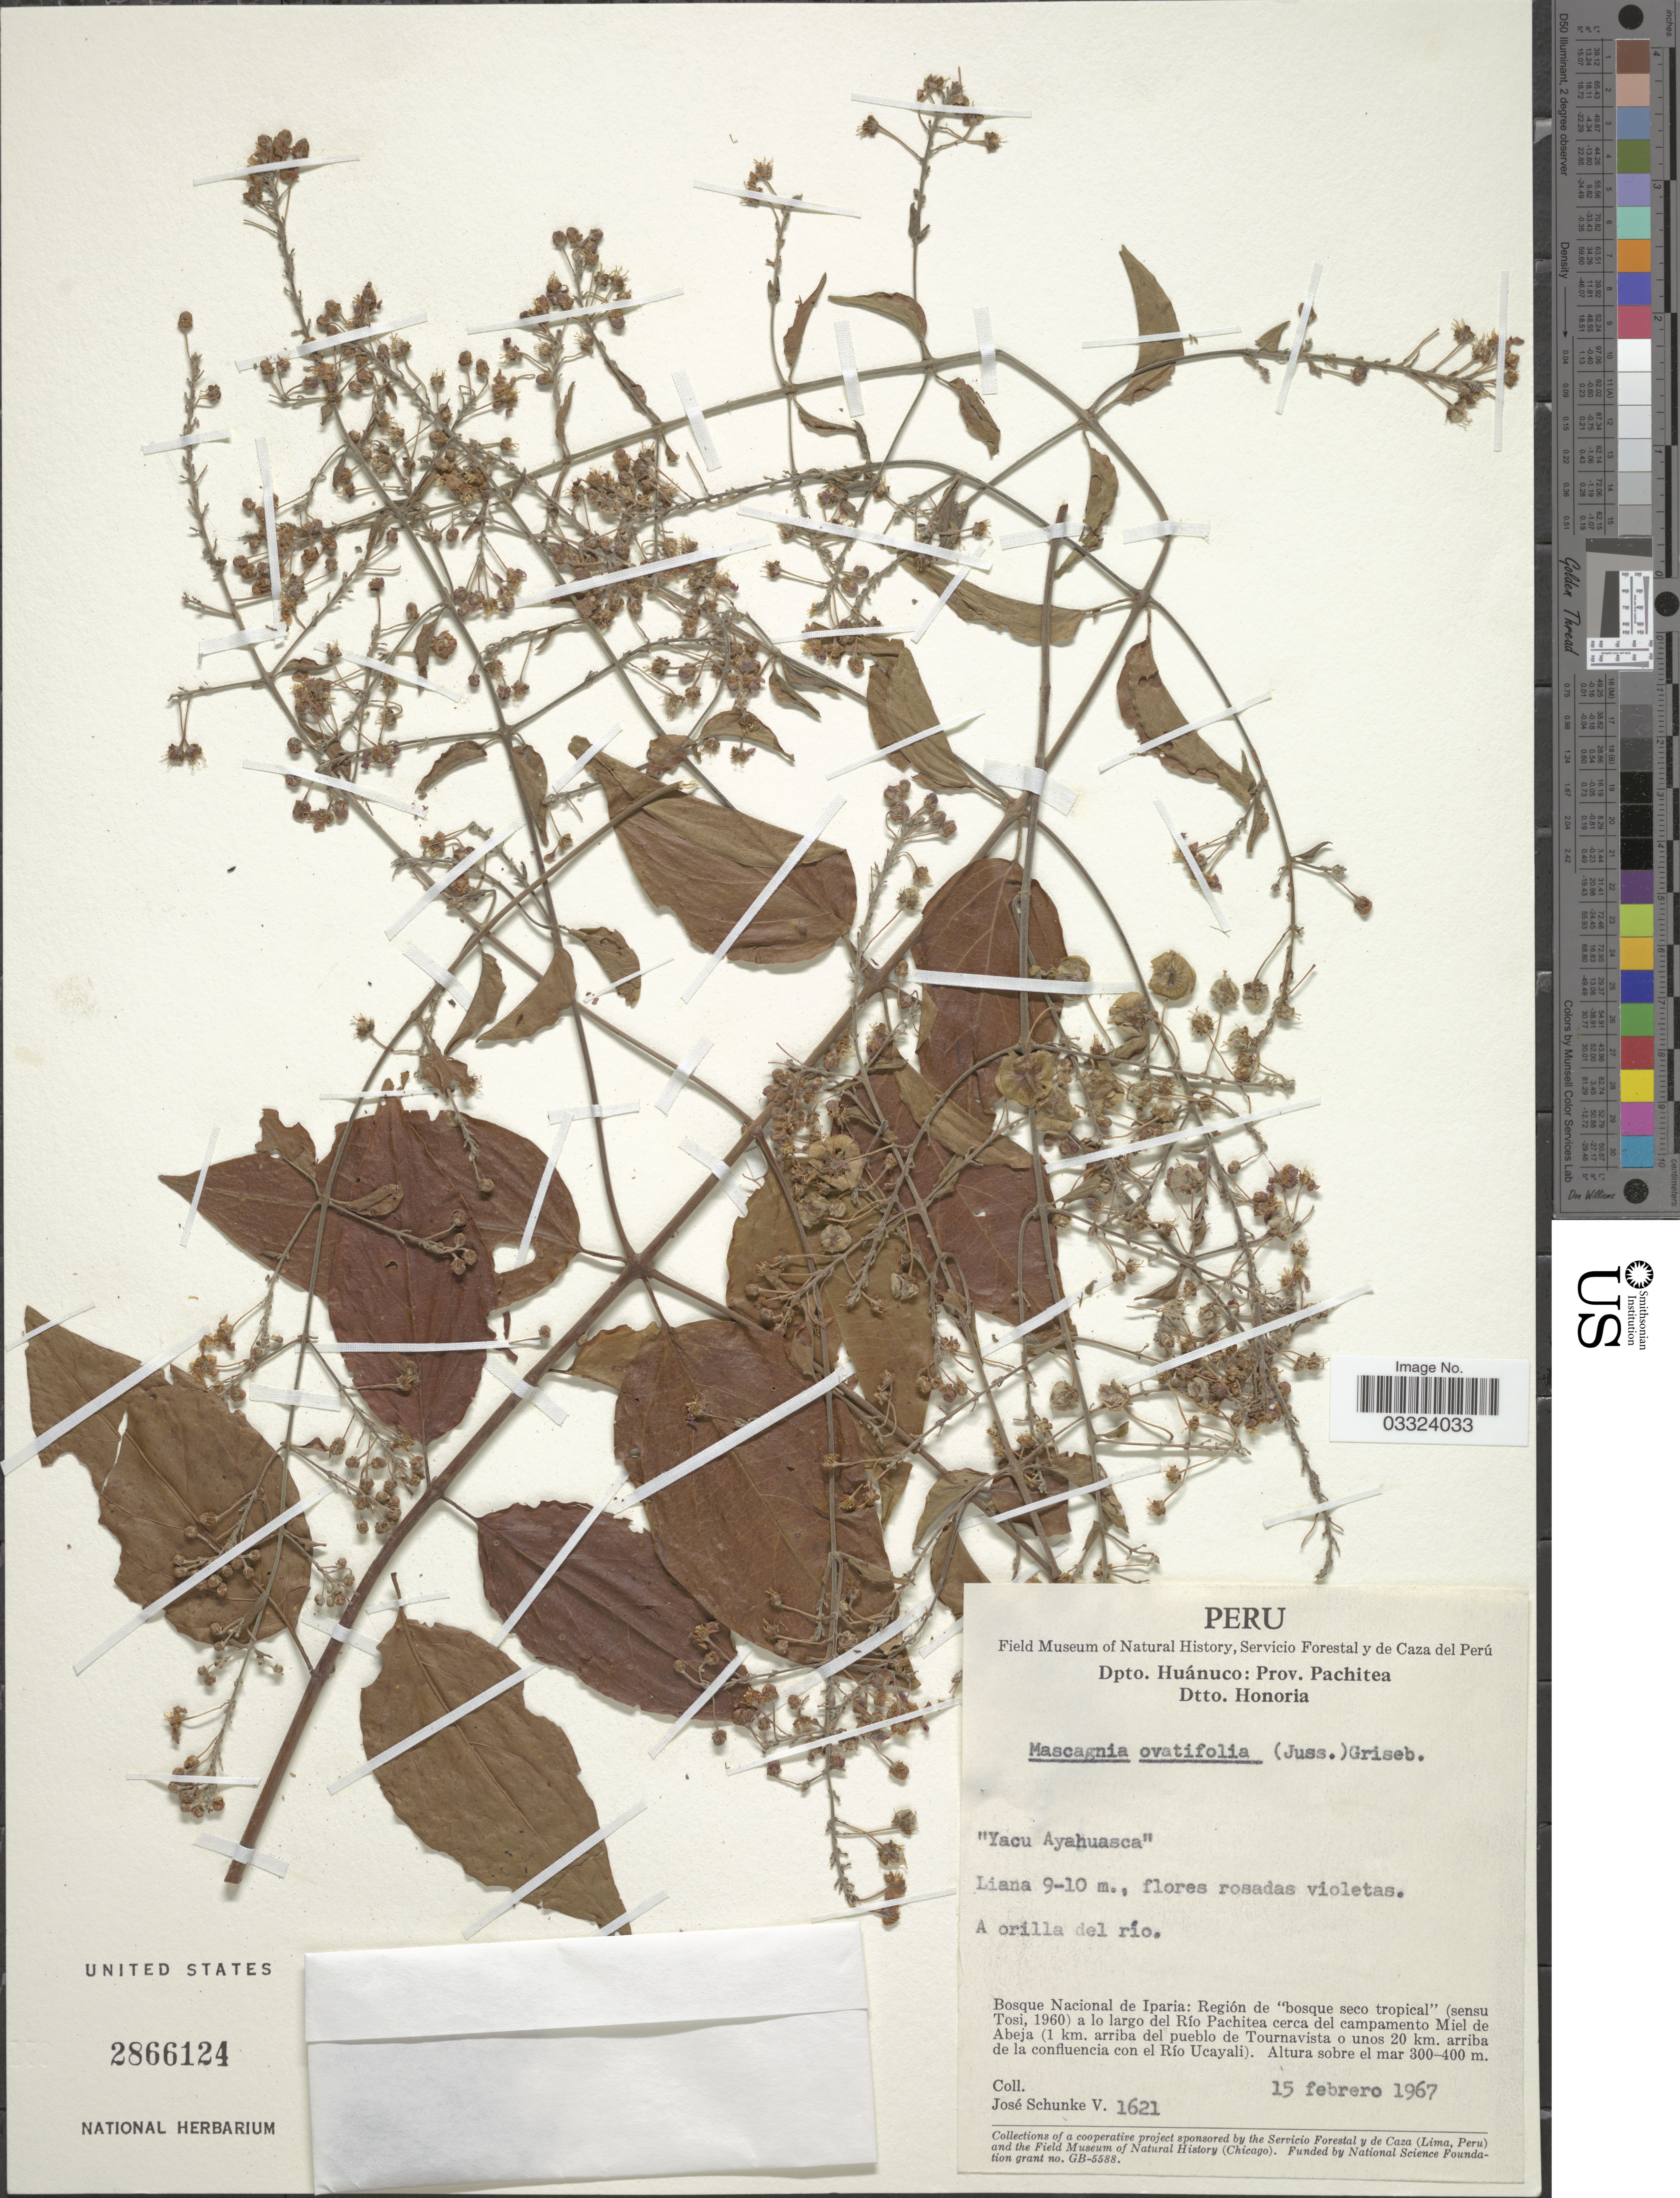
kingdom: Plantae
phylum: Tracheophyta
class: Magnoliopsida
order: Malpighiales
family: Malpighiaceae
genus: Mascagnia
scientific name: Mascagnia ovatifolia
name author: (Kunth) Griseb.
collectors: J. Schunke Vigo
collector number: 1621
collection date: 1967-02-15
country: Peru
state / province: Huánuco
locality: Dpto. Huánuco: Prov. Pachitea, Dtto. Honoria. Bosque Nacional de Iparia: Región de "bosque seco tropical" (sensu Tosi, 1960) a lo largo del Río Pachitea cerca del campamento Miel de Abeja (1 km. arriba del pueblo de Tournavista o unos 20 km. arriba de la confluencia con el Río Ucayali).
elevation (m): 300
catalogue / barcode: US 2866124